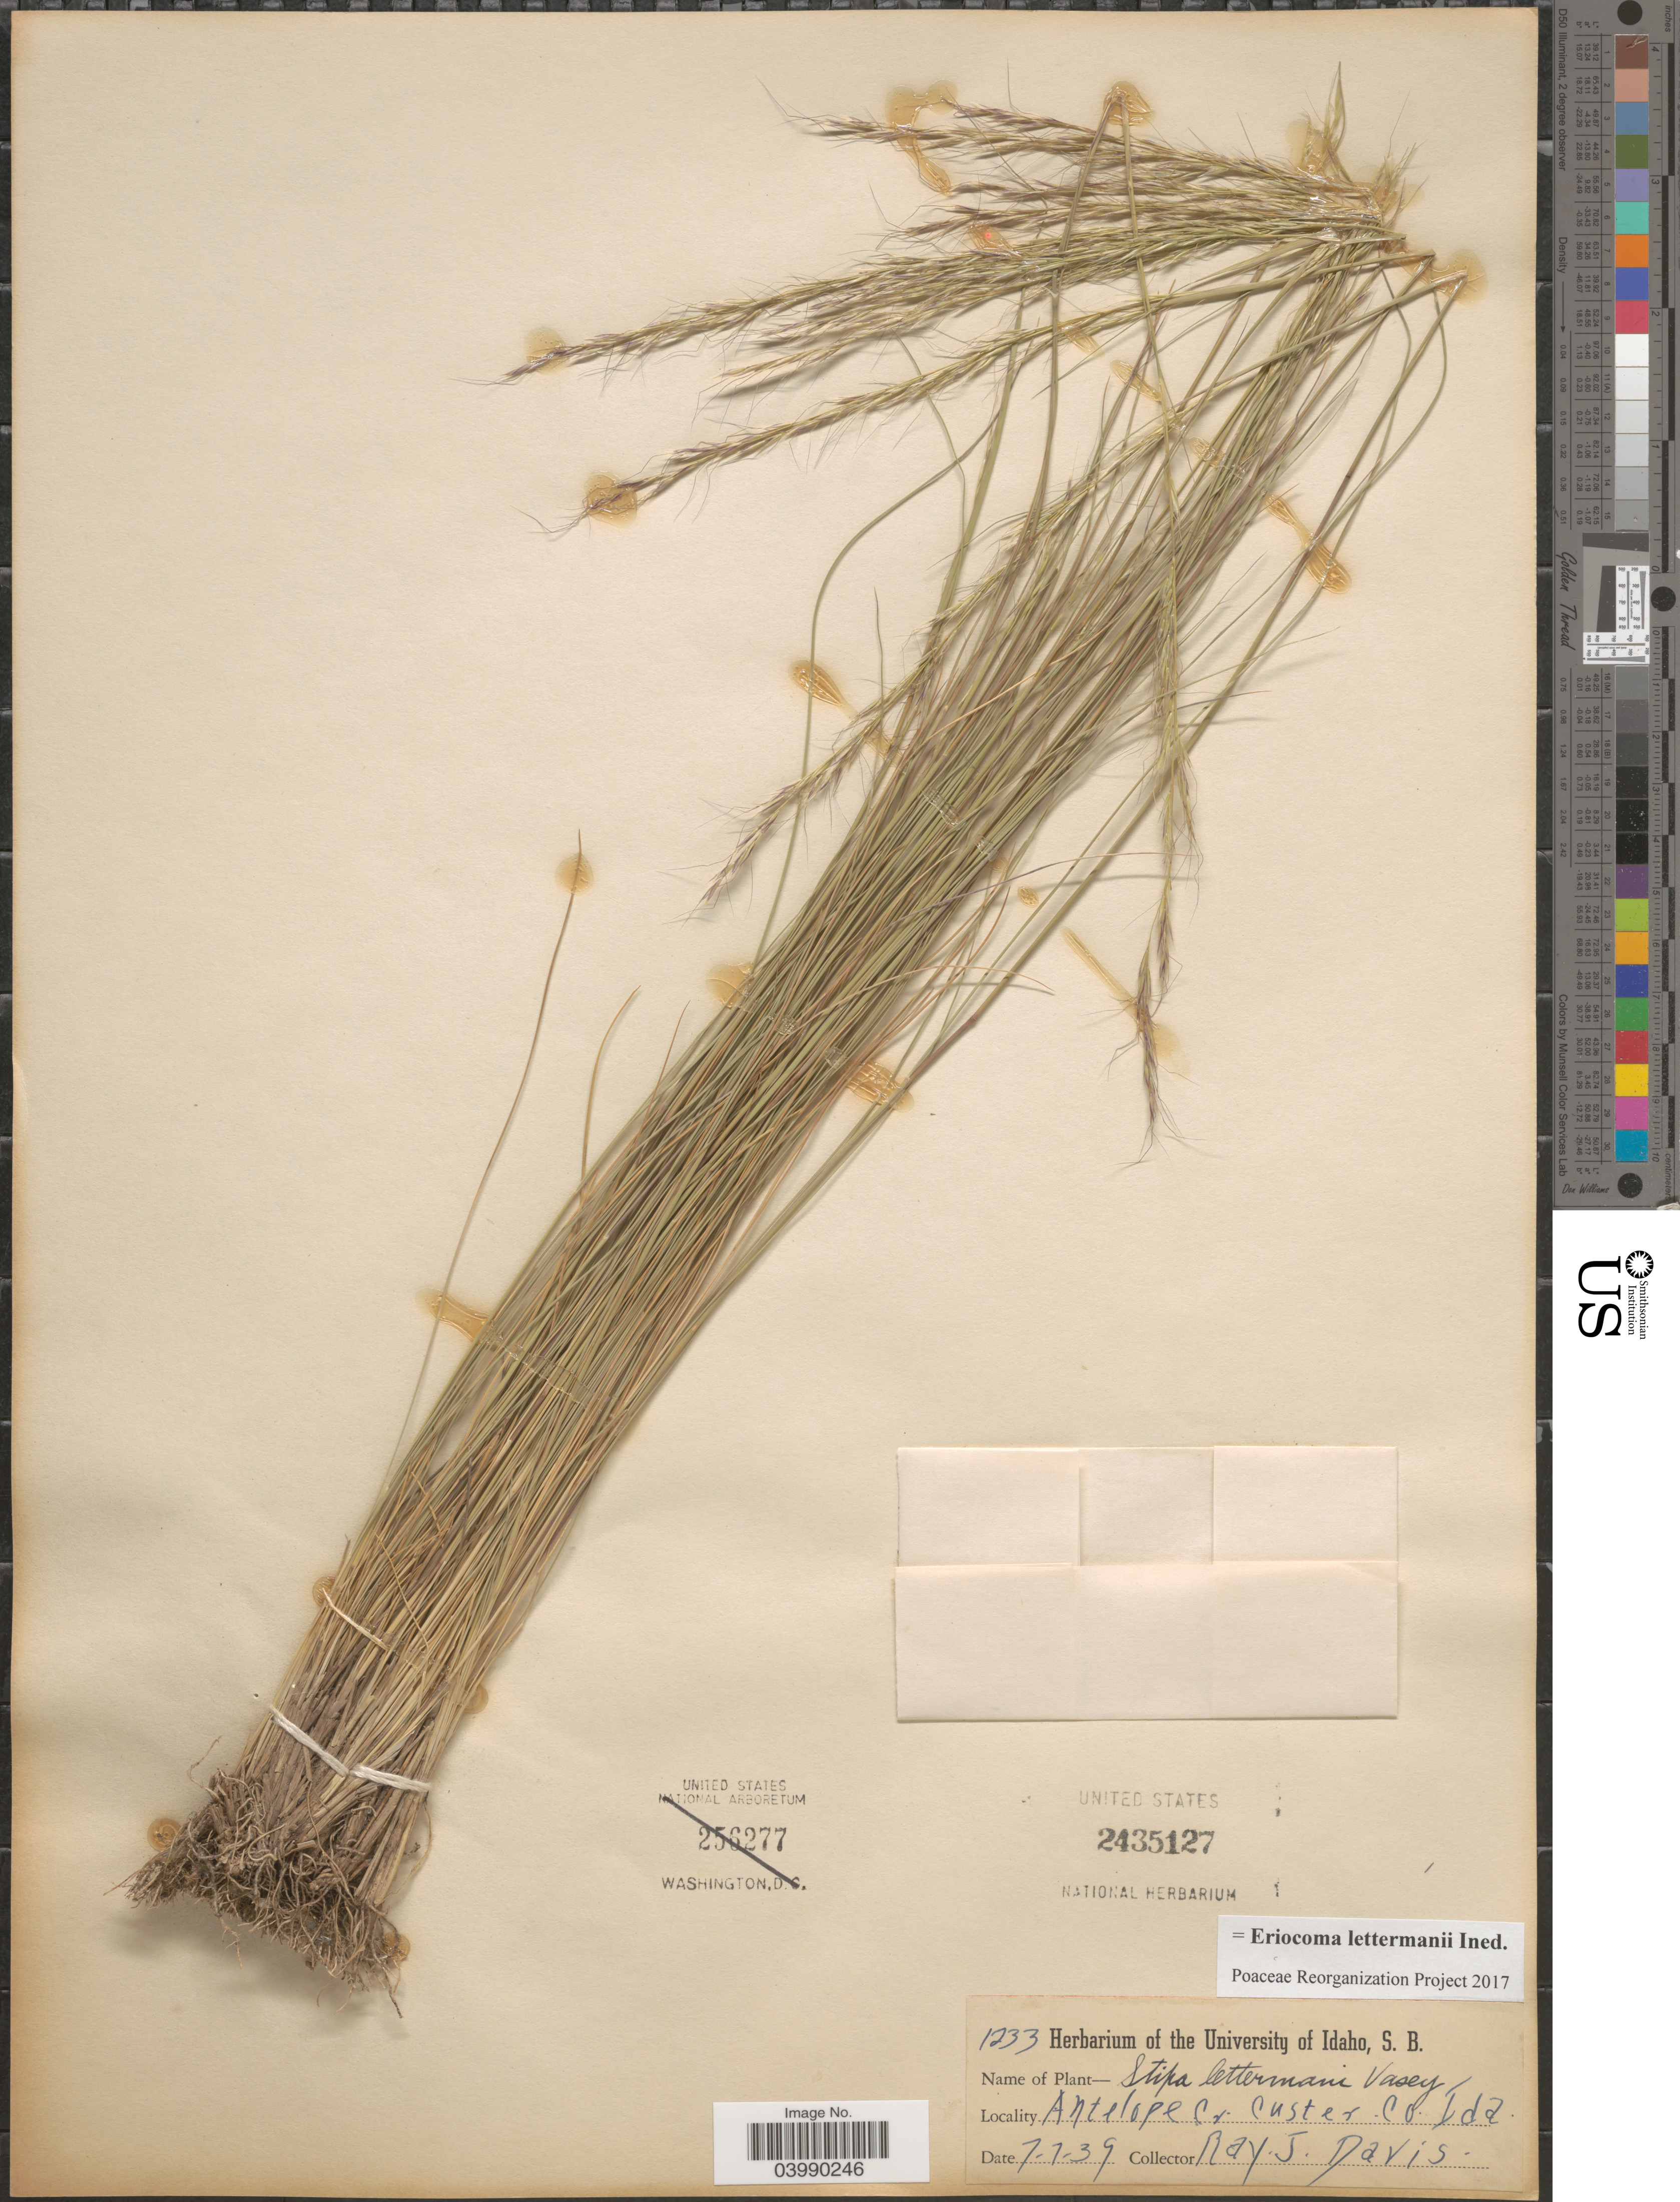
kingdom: Plantae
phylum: Tracheophyta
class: Liliopsida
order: Poales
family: Poaceae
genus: Eriocoma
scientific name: Eriocoma lettermanii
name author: (Vasey) Romasch.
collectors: R. Davis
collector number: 1233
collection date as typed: Transcribed d/m/y: 7/7/39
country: United States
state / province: Idaho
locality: Antelope Cr. Custer Co.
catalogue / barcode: US 2435127